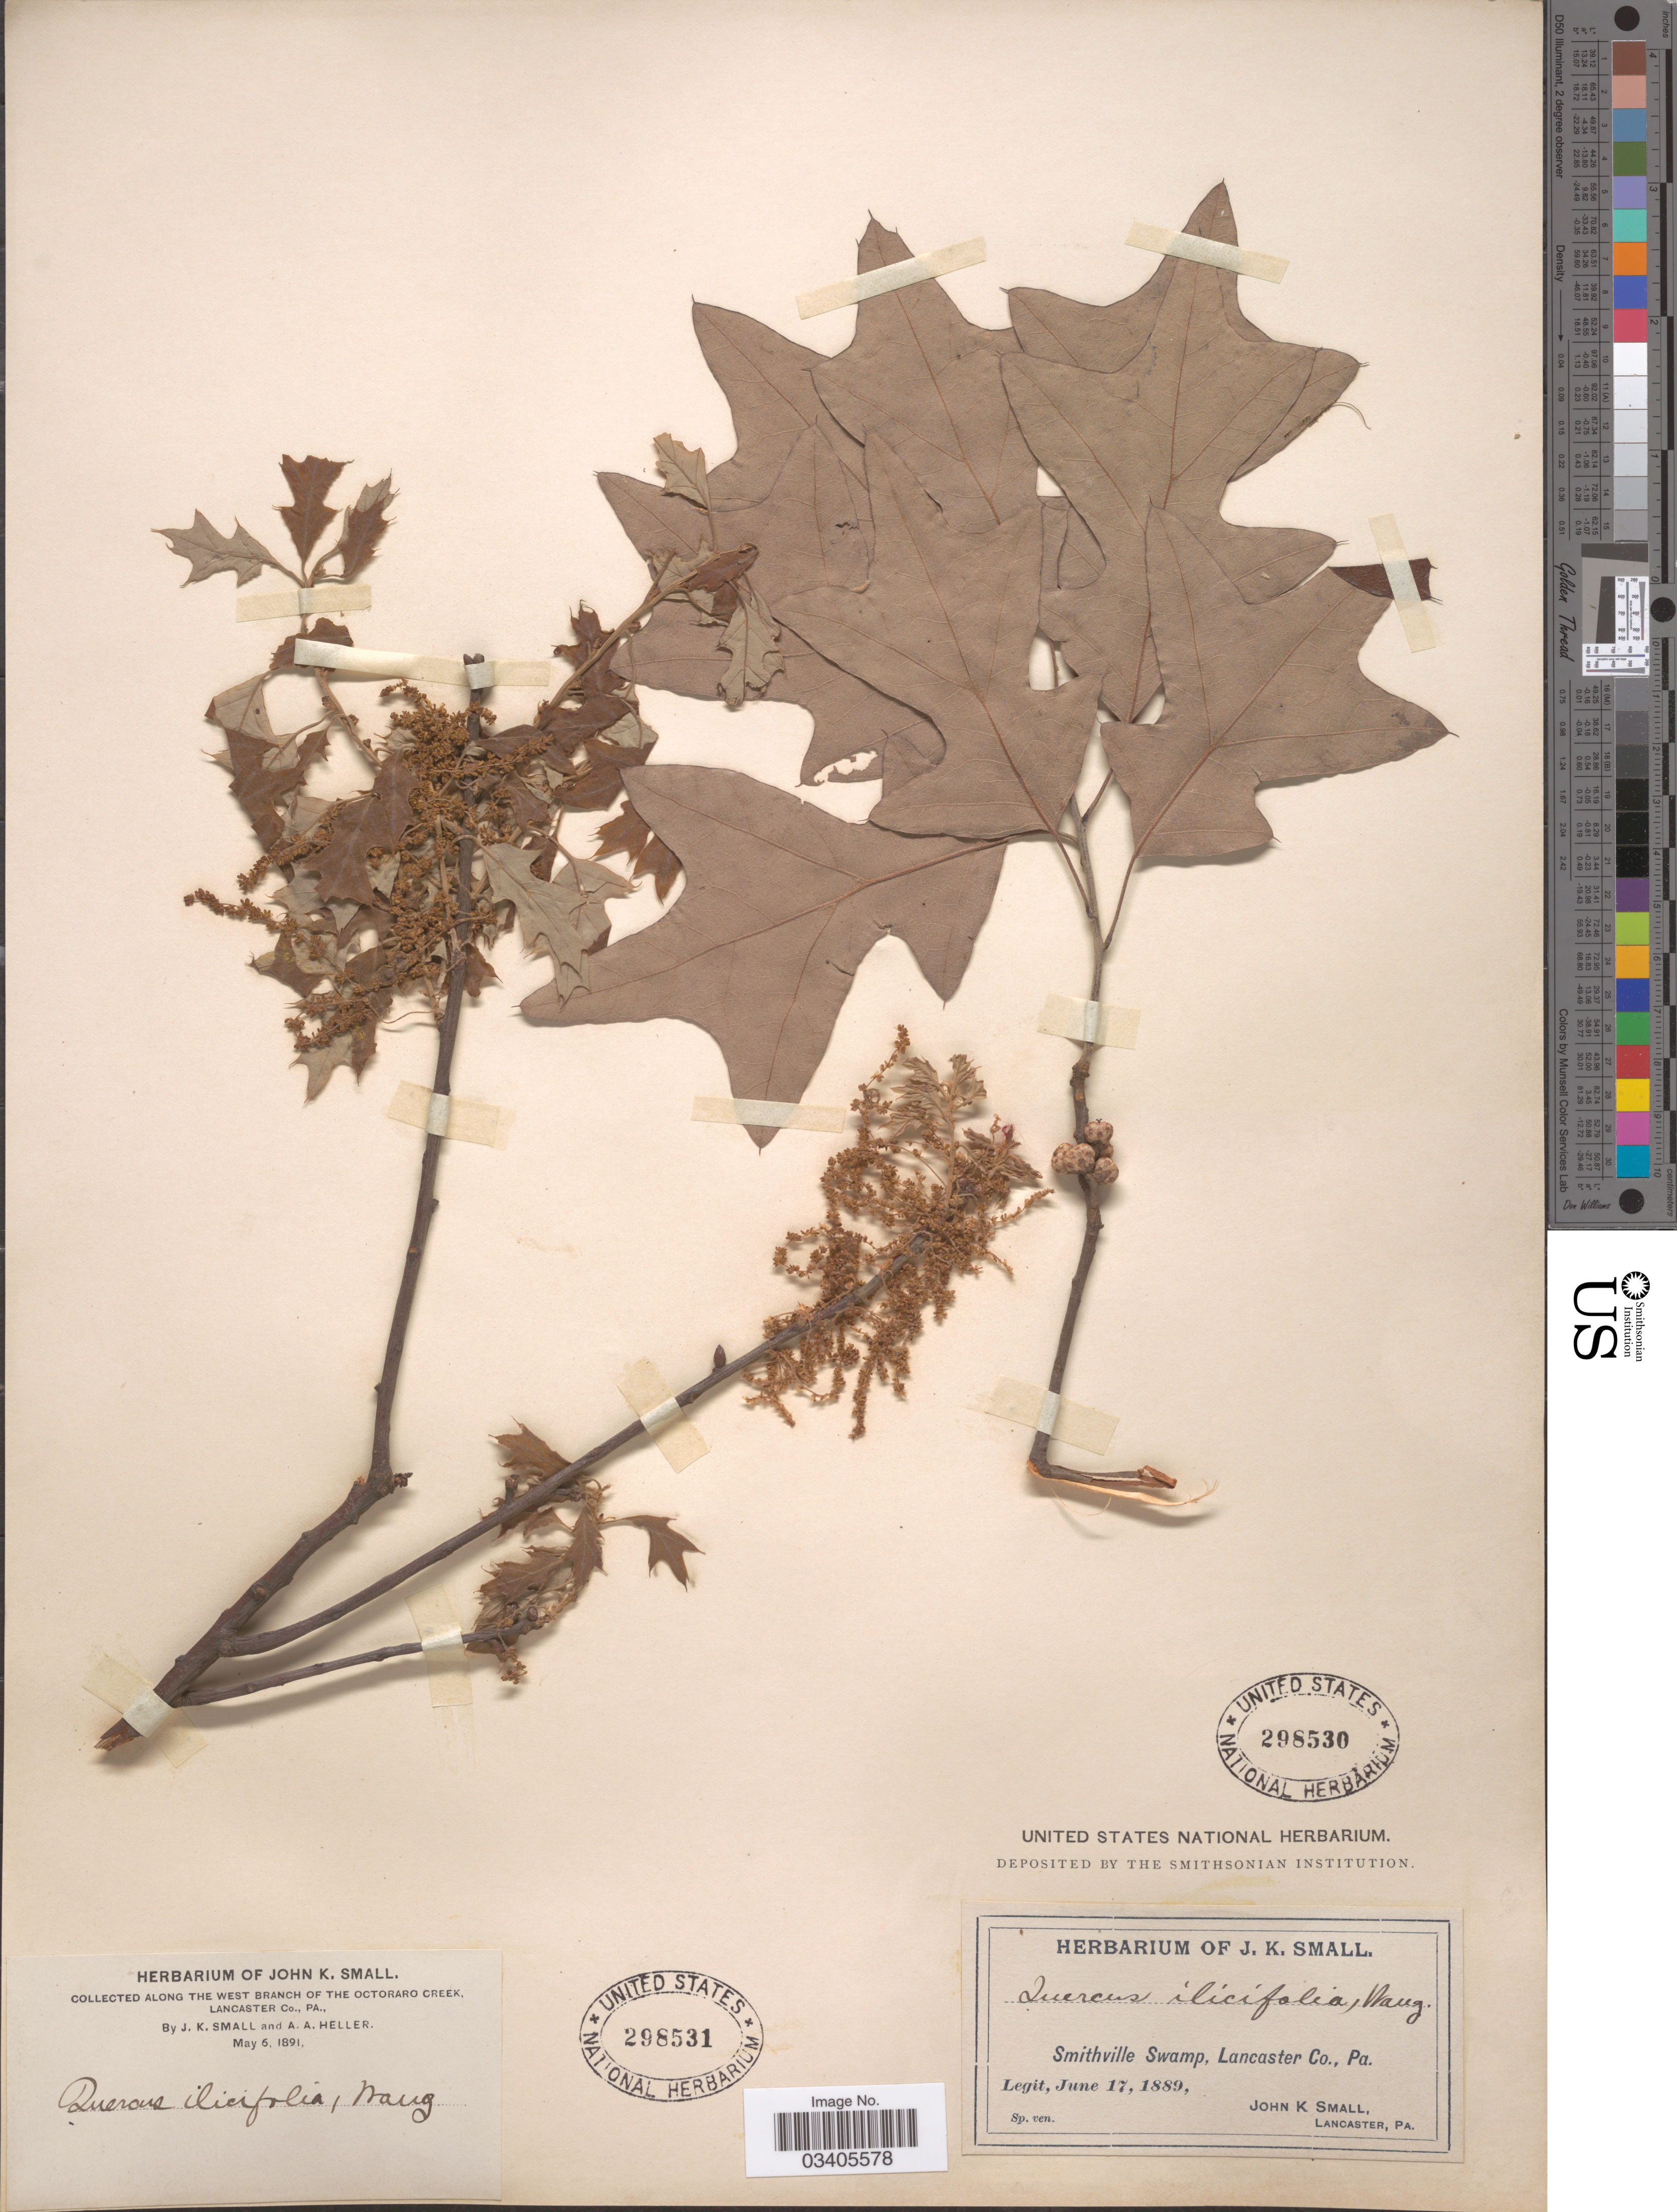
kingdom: Plantae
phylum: Tracheophyta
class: Magnoliopsida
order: Fagales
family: Fagaceae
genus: Quercus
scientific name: Quercus ilicifolia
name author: Wangenh.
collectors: J. K. Small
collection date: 1889-06-17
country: United States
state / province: Pennsylvania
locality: Smithville Swamp, Lancaster Co.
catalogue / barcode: US 298530-2